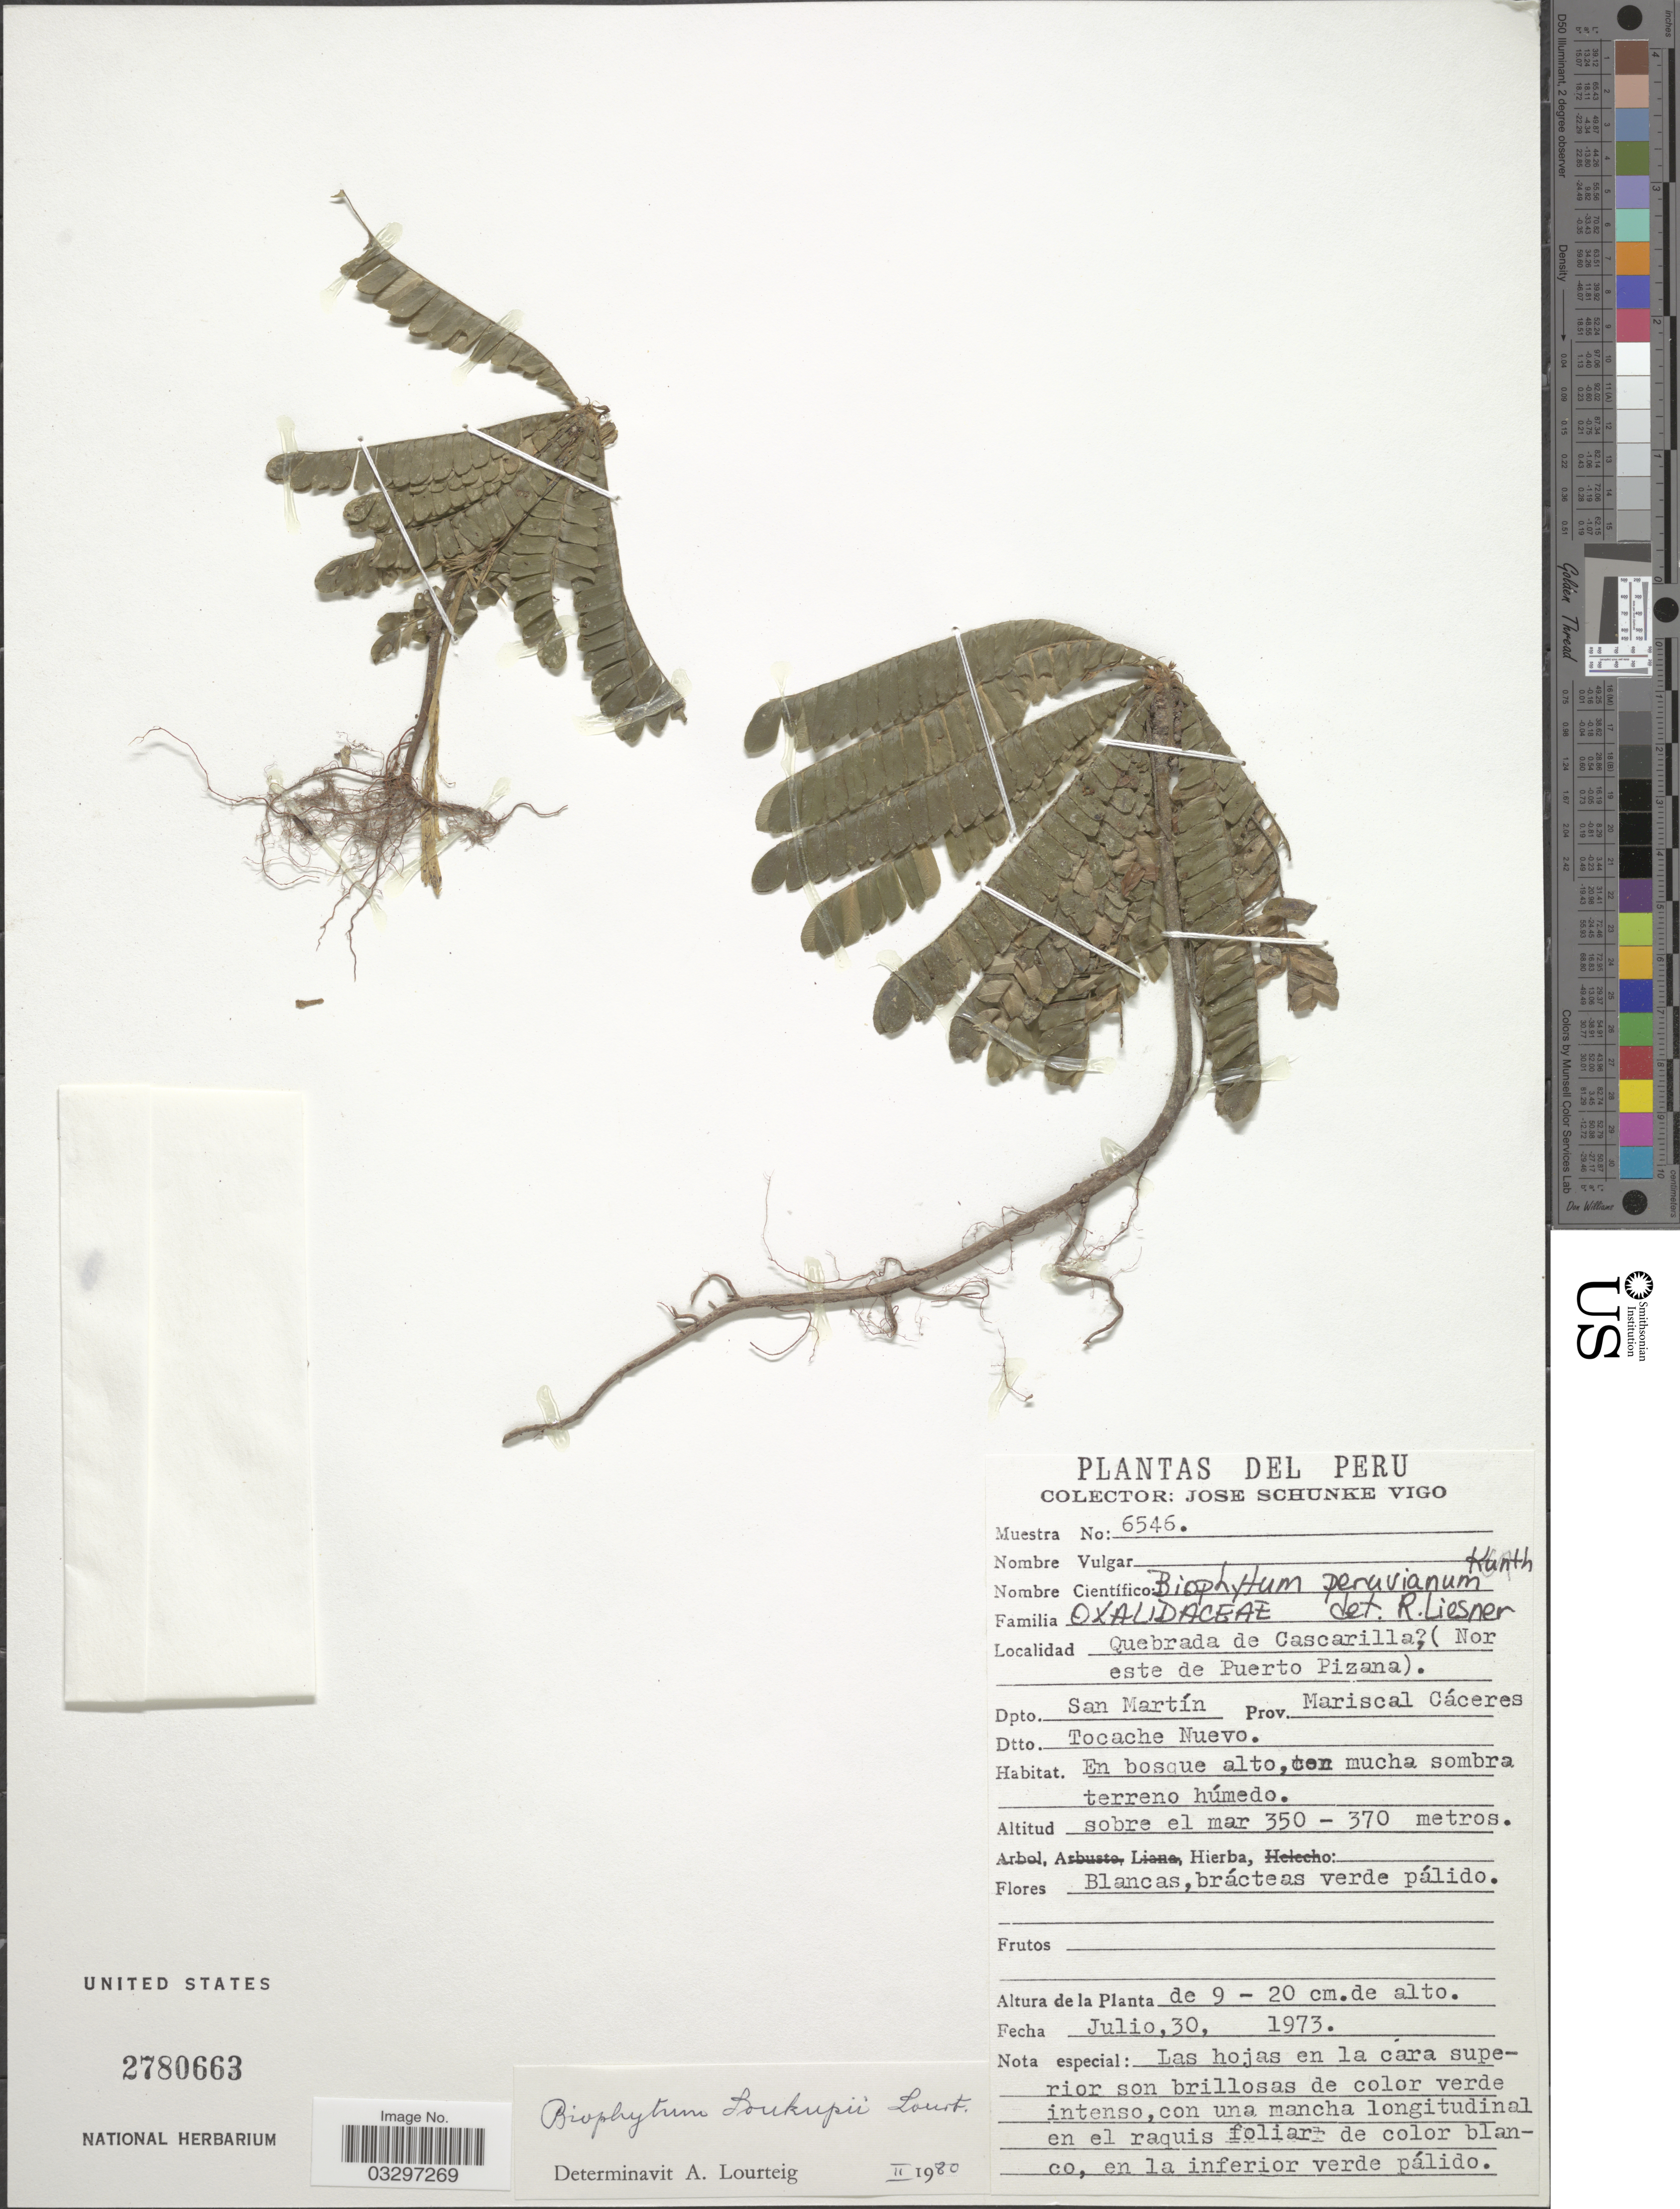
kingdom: Plantae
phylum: Tracheophyta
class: Magnoliopsida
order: Oxalidales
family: Oxalidaceae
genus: Biophytum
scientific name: Biophytum soukupii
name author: Lourteig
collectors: J. Schunke Vigo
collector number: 6546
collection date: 1973-07-30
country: Peru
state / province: San Martín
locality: Quebrada de Cascarilla, (Nor este de Puerto Pizana). Dpto. San Martín. Prov. Mariscal Cáceres. Dtto. Tocache Nuevo.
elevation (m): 350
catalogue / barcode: US 2780663